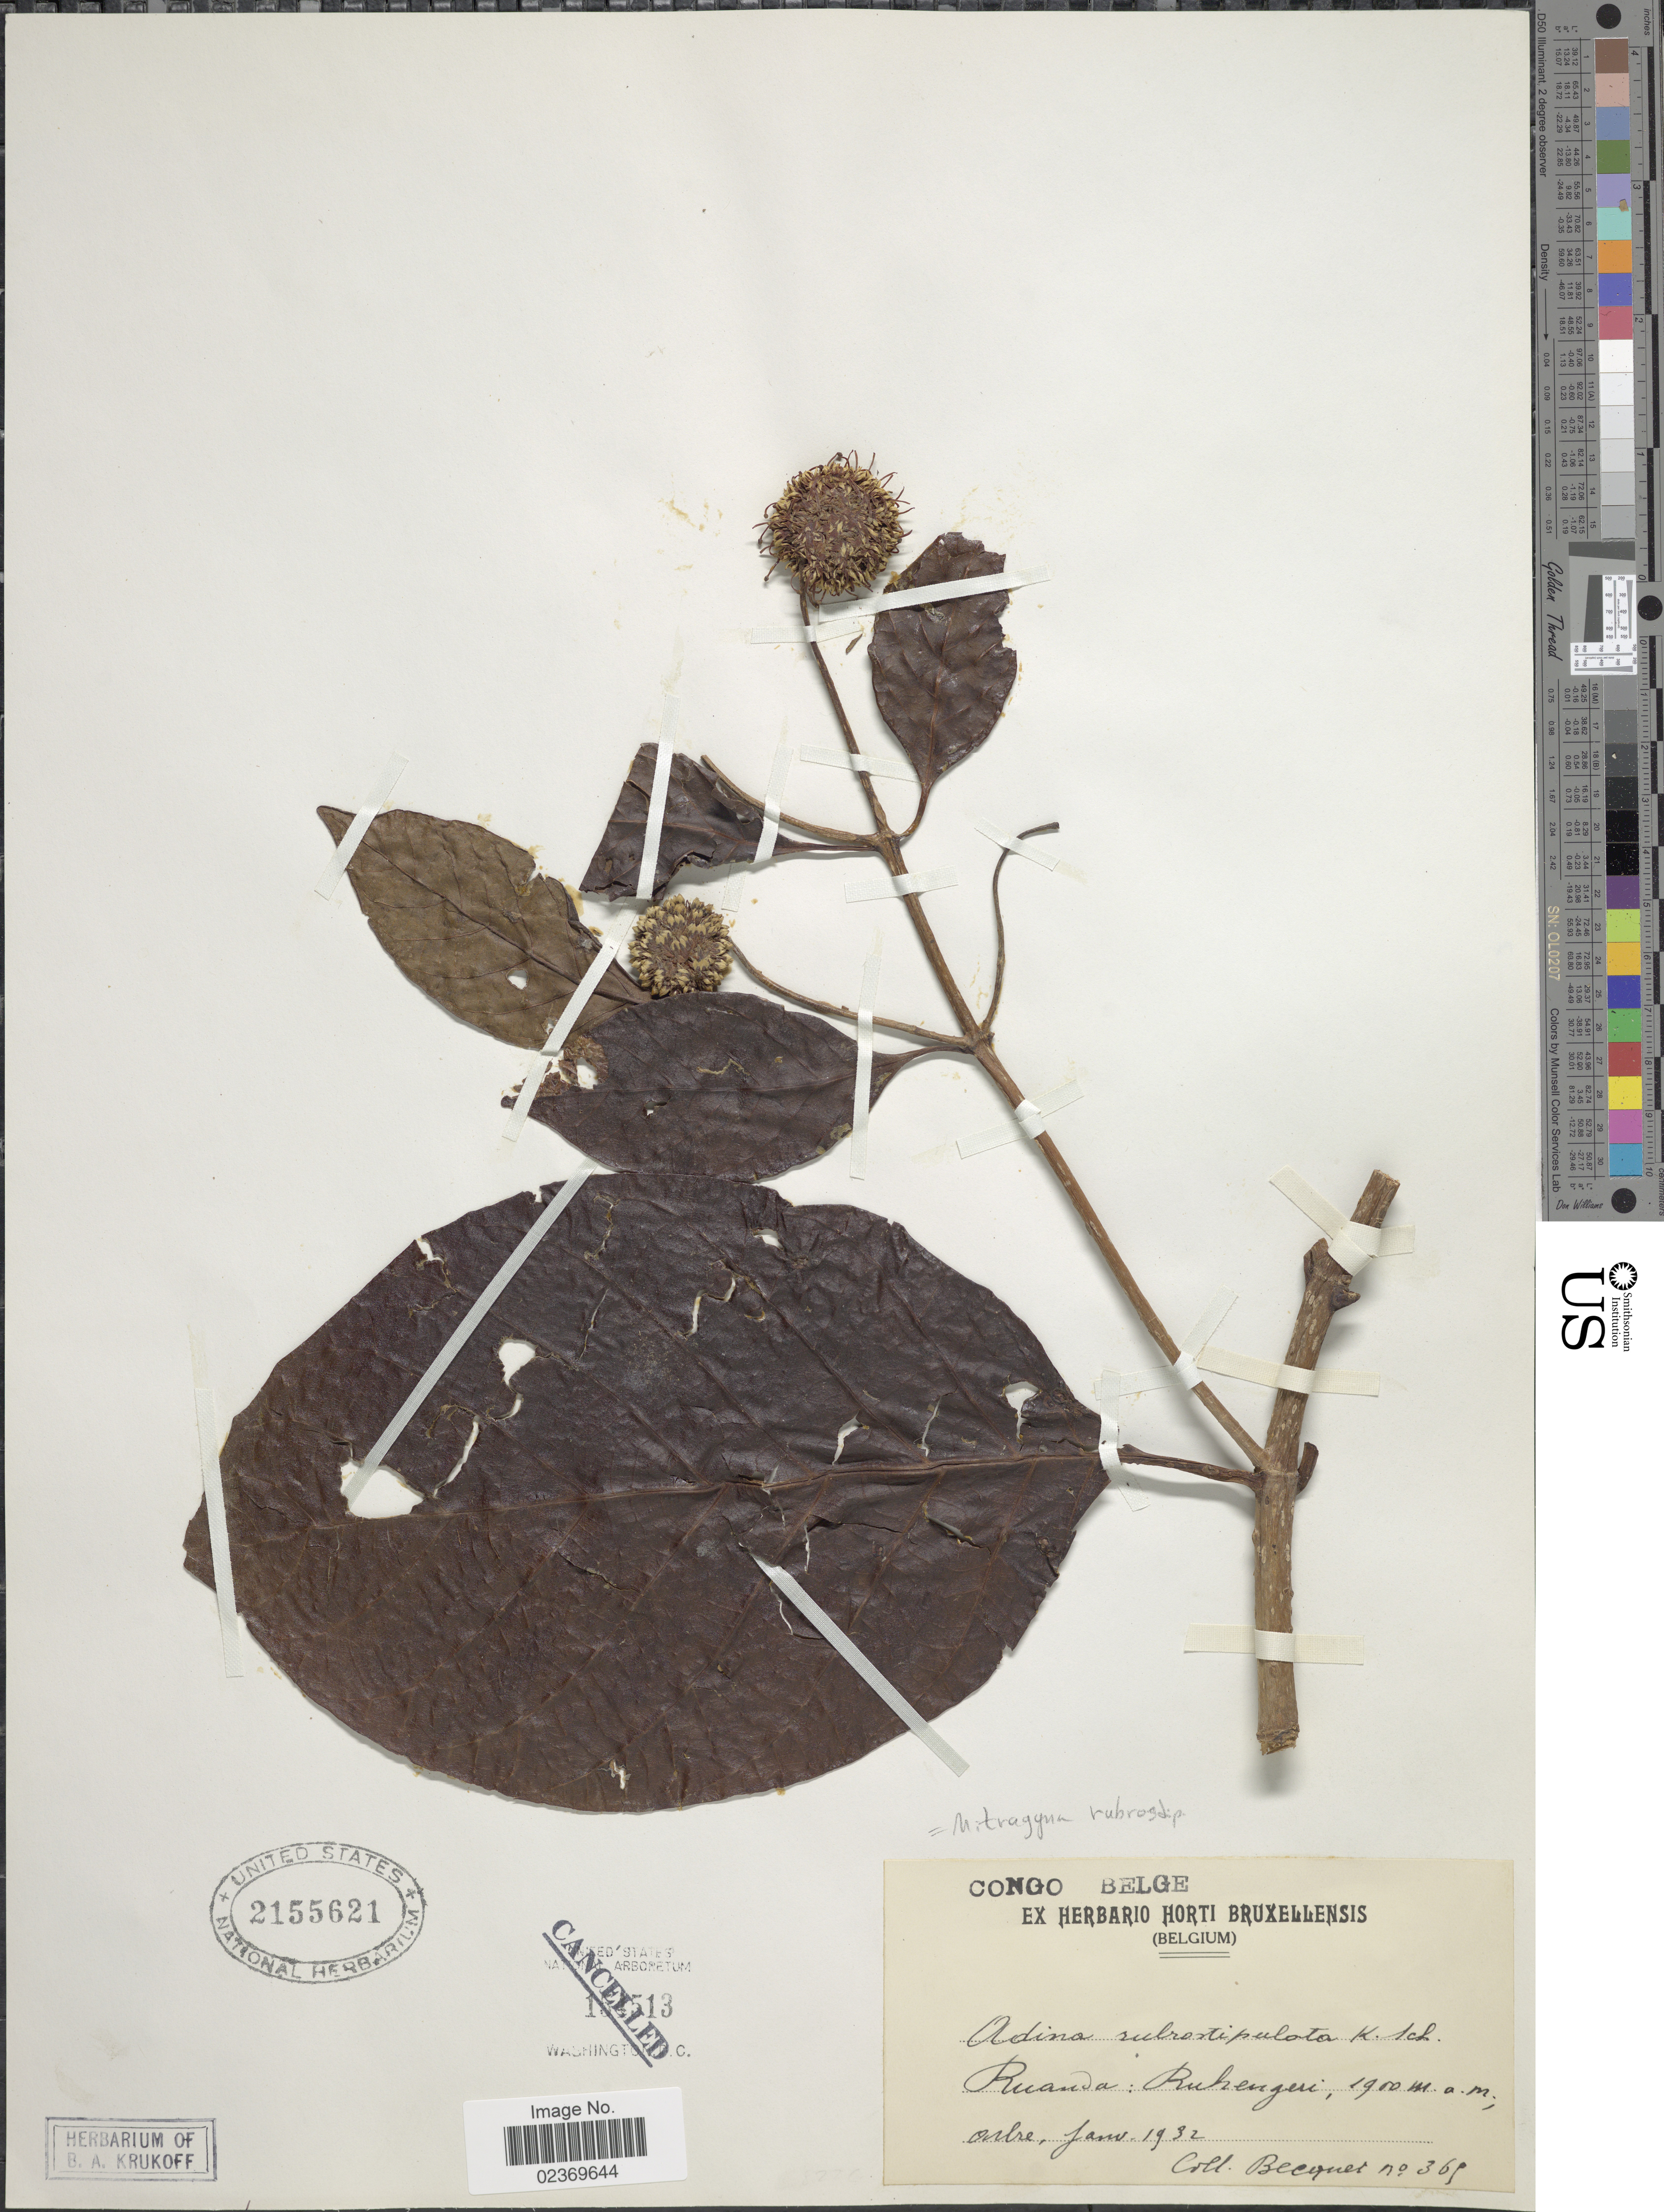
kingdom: Plantae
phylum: Tracheophyta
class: Magnoliopsida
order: Gentianales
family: Rubiaceae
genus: Mitragyna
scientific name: Mitragyna rubrostipulata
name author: (K. Schum.) Havil.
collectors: Becquet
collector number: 369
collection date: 1932-01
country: Rwanda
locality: Ruanda: Ruhengeri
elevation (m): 1900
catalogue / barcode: US 2155621